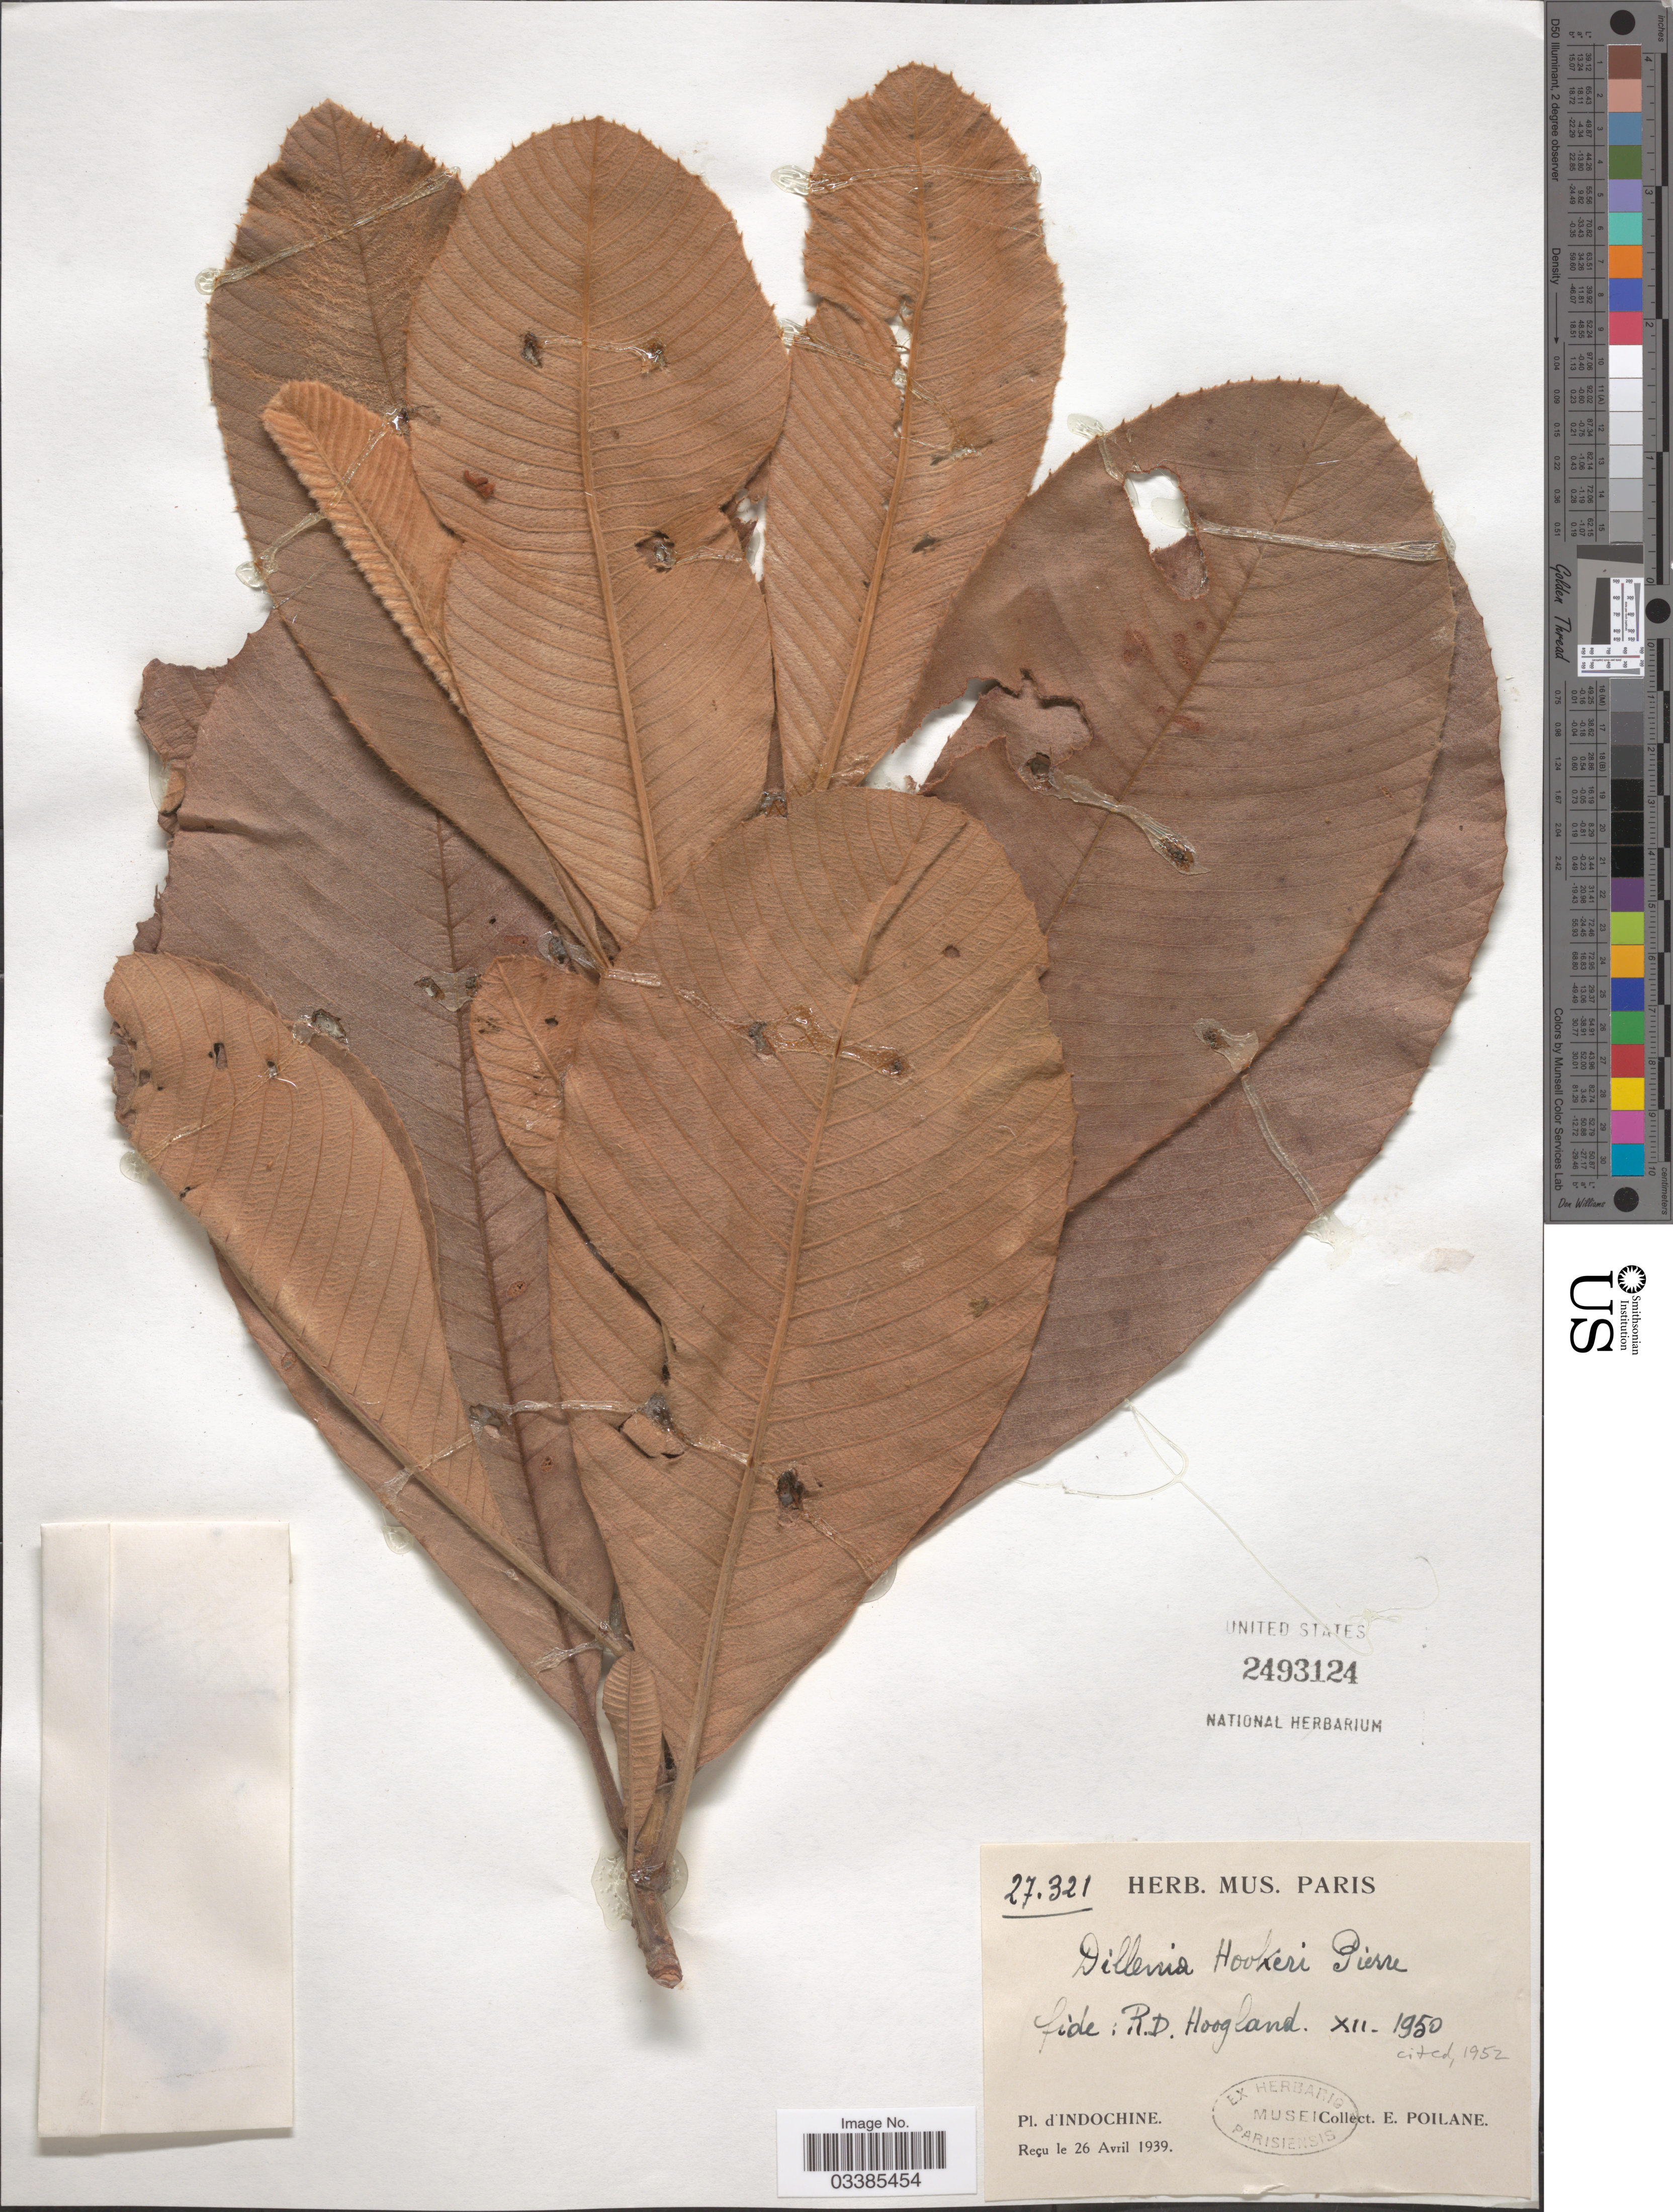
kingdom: Plantae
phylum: Tracheophyta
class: Magnoliopsida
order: Dilleniales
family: Dilleniaceae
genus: Dillenia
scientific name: Dillenia hookeri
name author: Pierre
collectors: E. Poilane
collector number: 27321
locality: Indochine.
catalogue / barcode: US 2493124